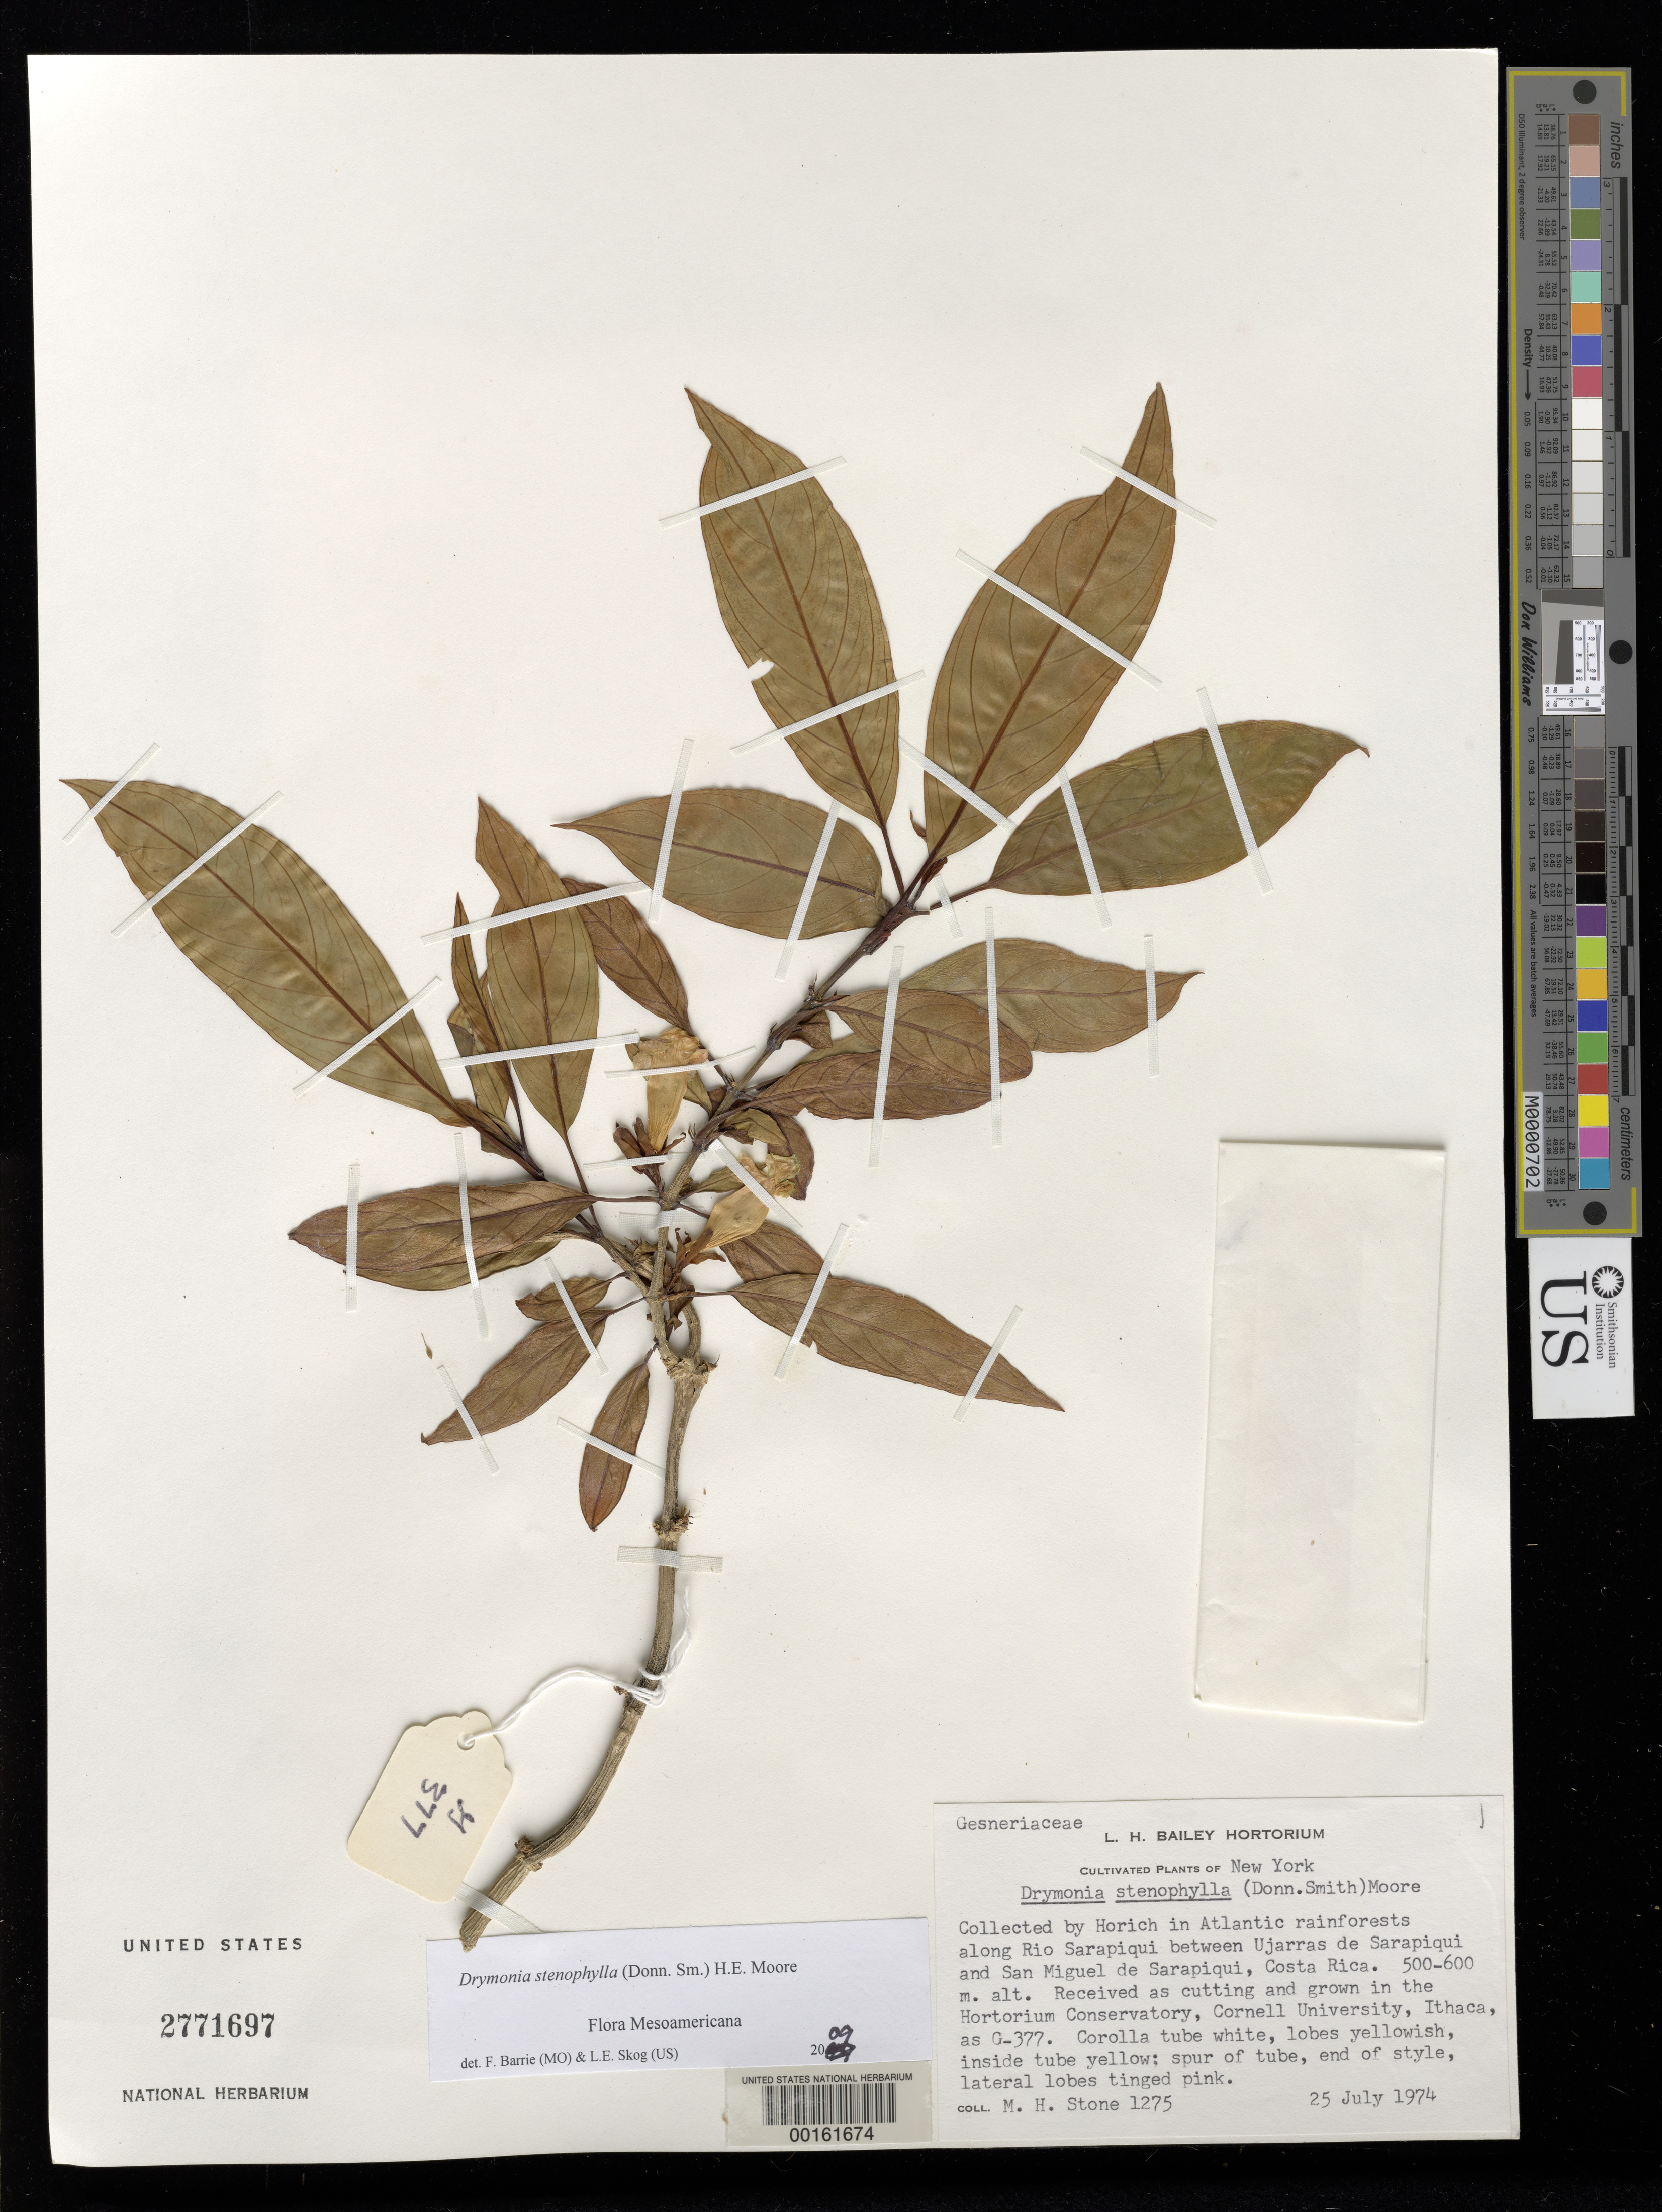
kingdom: Plantae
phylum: Tracheophyta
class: Magnoliopsida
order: Lamiales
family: Gesneriaceae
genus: Drymonia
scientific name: Drymonia stenophylla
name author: (Donn. Sm.) H.E. Moore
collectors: M. Stone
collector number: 1275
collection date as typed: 25 Jul 1974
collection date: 1974-07-25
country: Costa Rica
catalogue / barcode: US 2771697